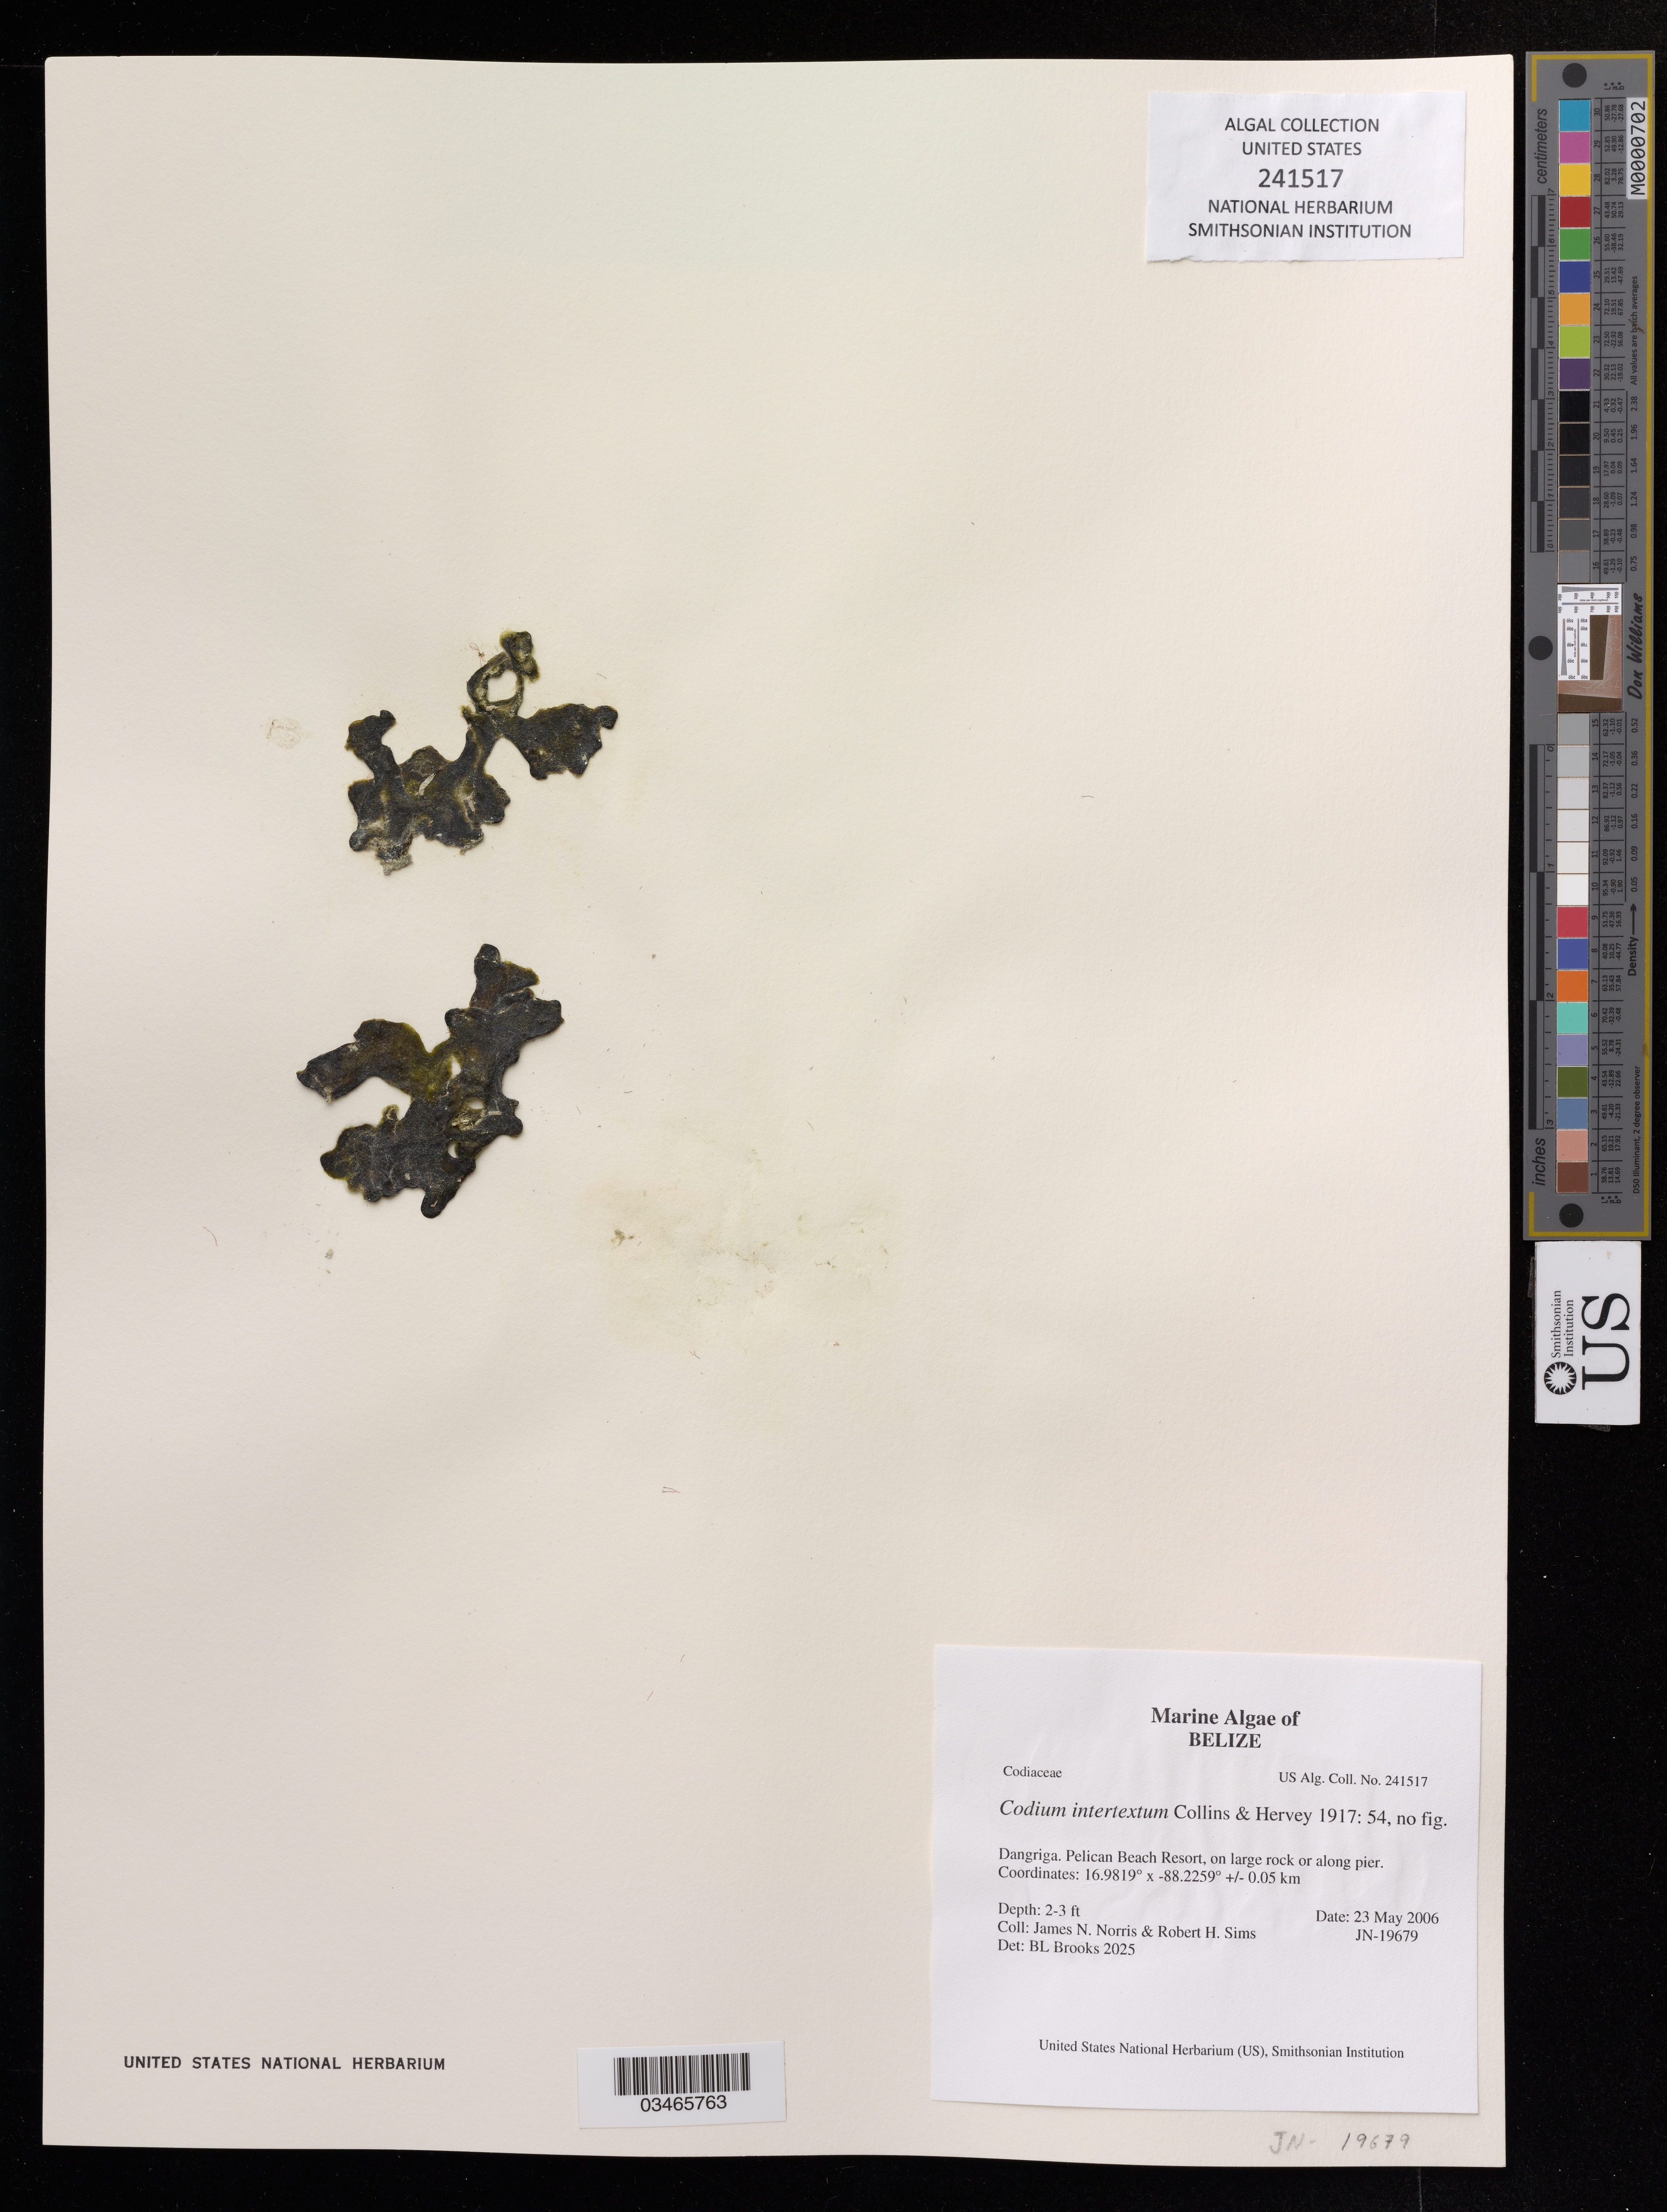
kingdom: Plantae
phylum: Chlorophyta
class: Ulvophyceae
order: Bryopsidales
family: Codiaceae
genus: Codium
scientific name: Codium intertextum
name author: Collins & Herv.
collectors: J. Norris & R. H. Sims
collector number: JN-19679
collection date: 2006-05-23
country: Belize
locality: Dangriga, Pelican Beach Resort, on large rock or along pier.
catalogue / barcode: US 241517